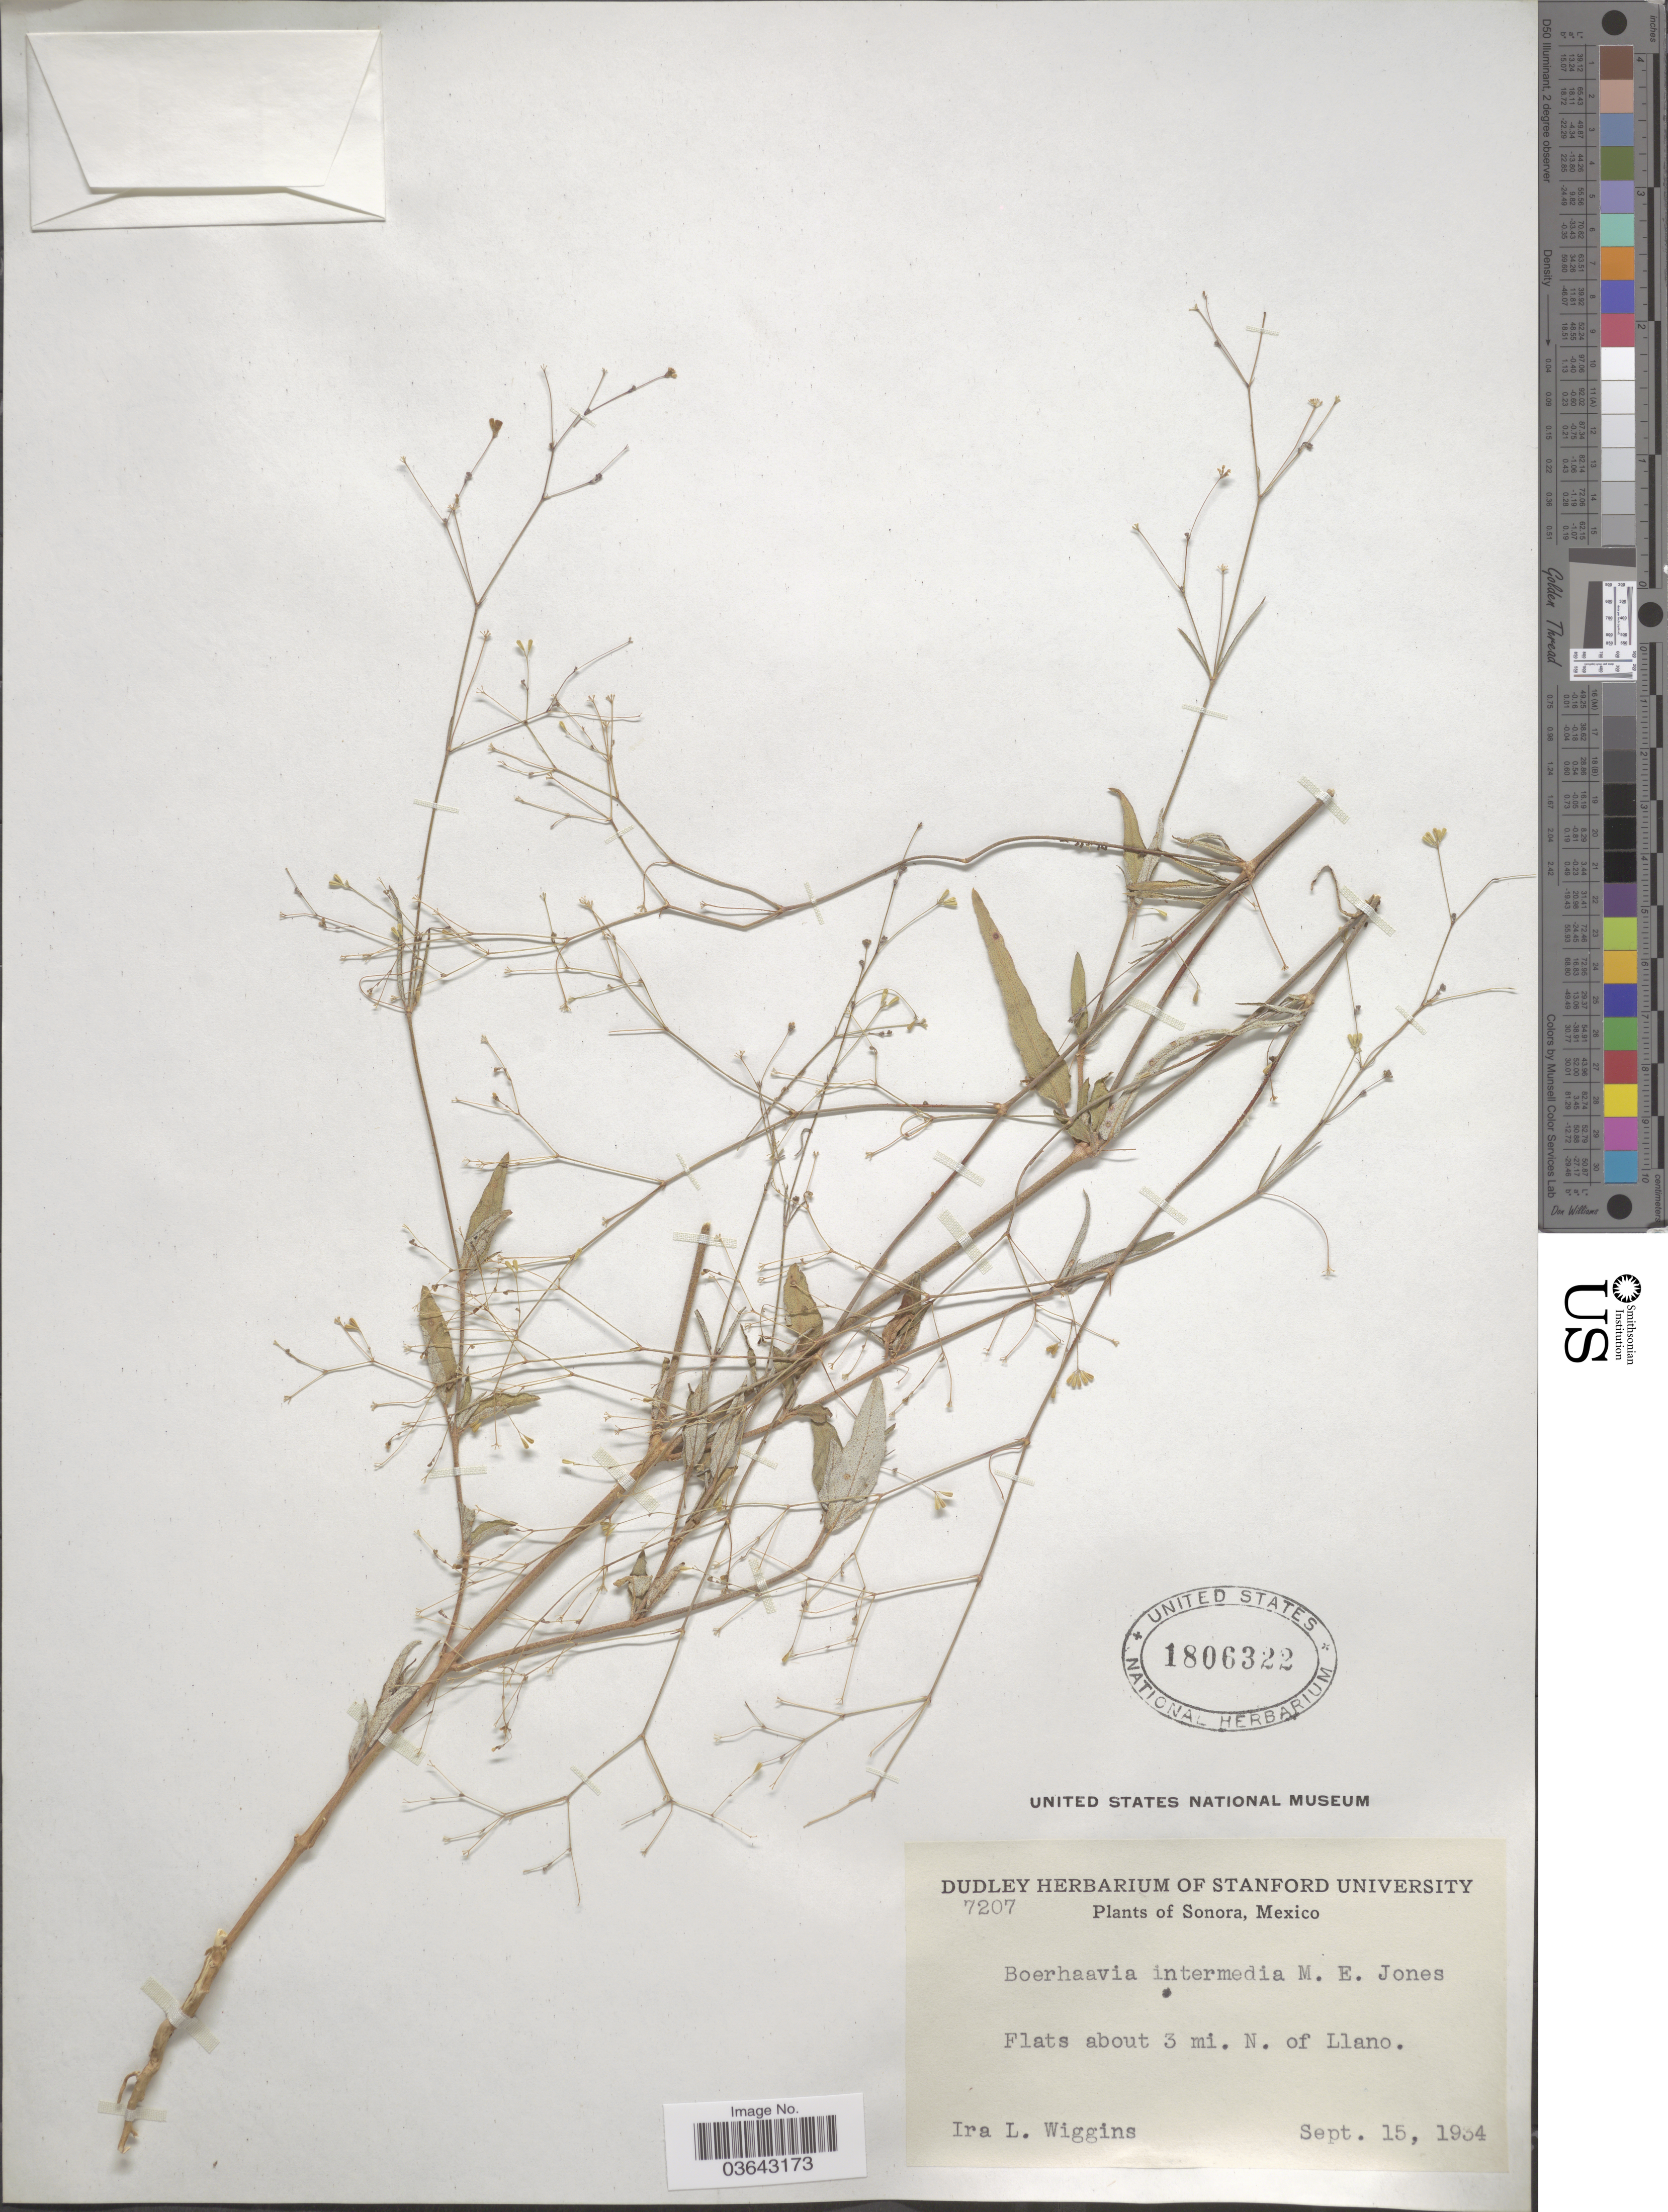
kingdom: Plantae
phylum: Tracheophyta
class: Magnoliopsida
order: Caryophyllales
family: Nyctaginaceae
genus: Boerhavia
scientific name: Boerhavia intermedia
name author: M.E. Jones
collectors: I. L. Wiggins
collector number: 7207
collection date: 1934-09-15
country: Mexico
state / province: Sonora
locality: Flats about 3 mi. N. of Llano.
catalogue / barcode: US 1806322